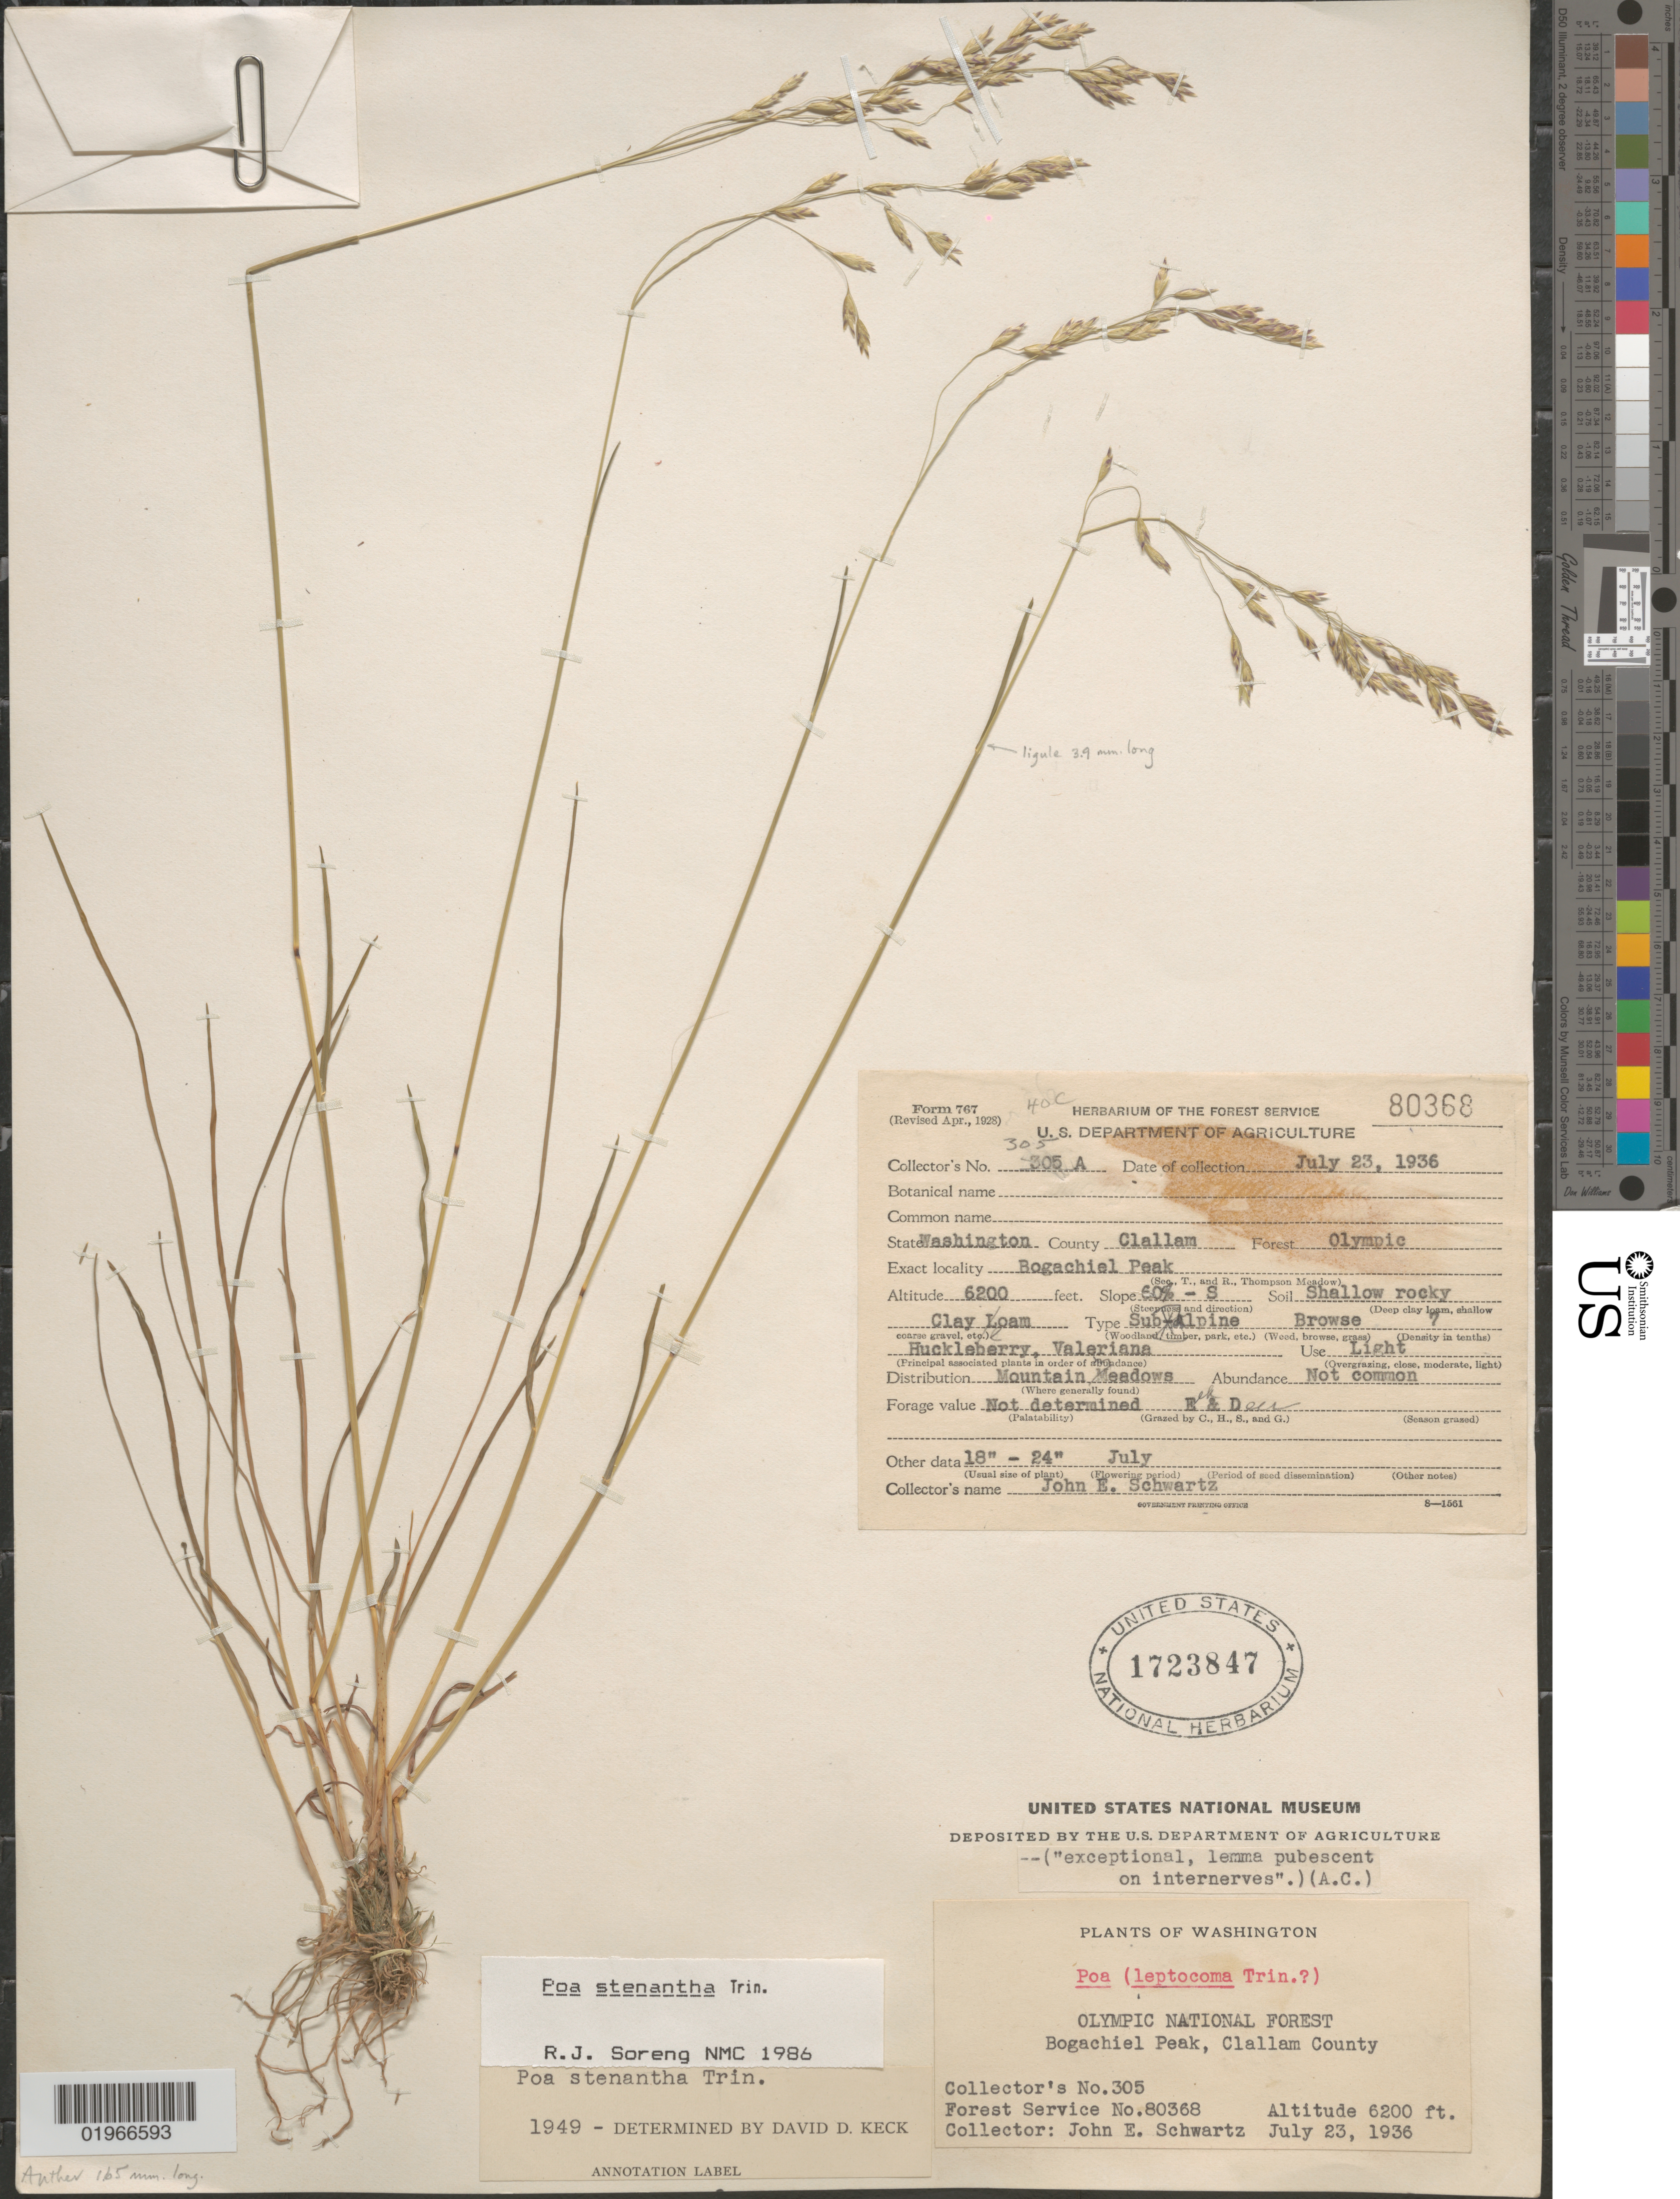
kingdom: Plantae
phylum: Tracheophyta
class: Liliopsida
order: Poales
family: Poaceae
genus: Poa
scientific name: Poa stenantha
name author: Trin.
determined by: Soreng, Robert J., Research Associate (BOT), Smithsonian Institution - National Museum of Natural History (UNITED STATES)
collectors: J. Schwartz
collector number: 305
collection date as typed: July 23, 1936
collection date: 1936-07-23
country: United States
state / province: Washington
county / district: Clallam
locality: Bogachiel Peak, Olympic National Forest.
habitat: Shallow rocky, clay loam.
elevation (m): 1890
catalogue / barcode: US 1723847